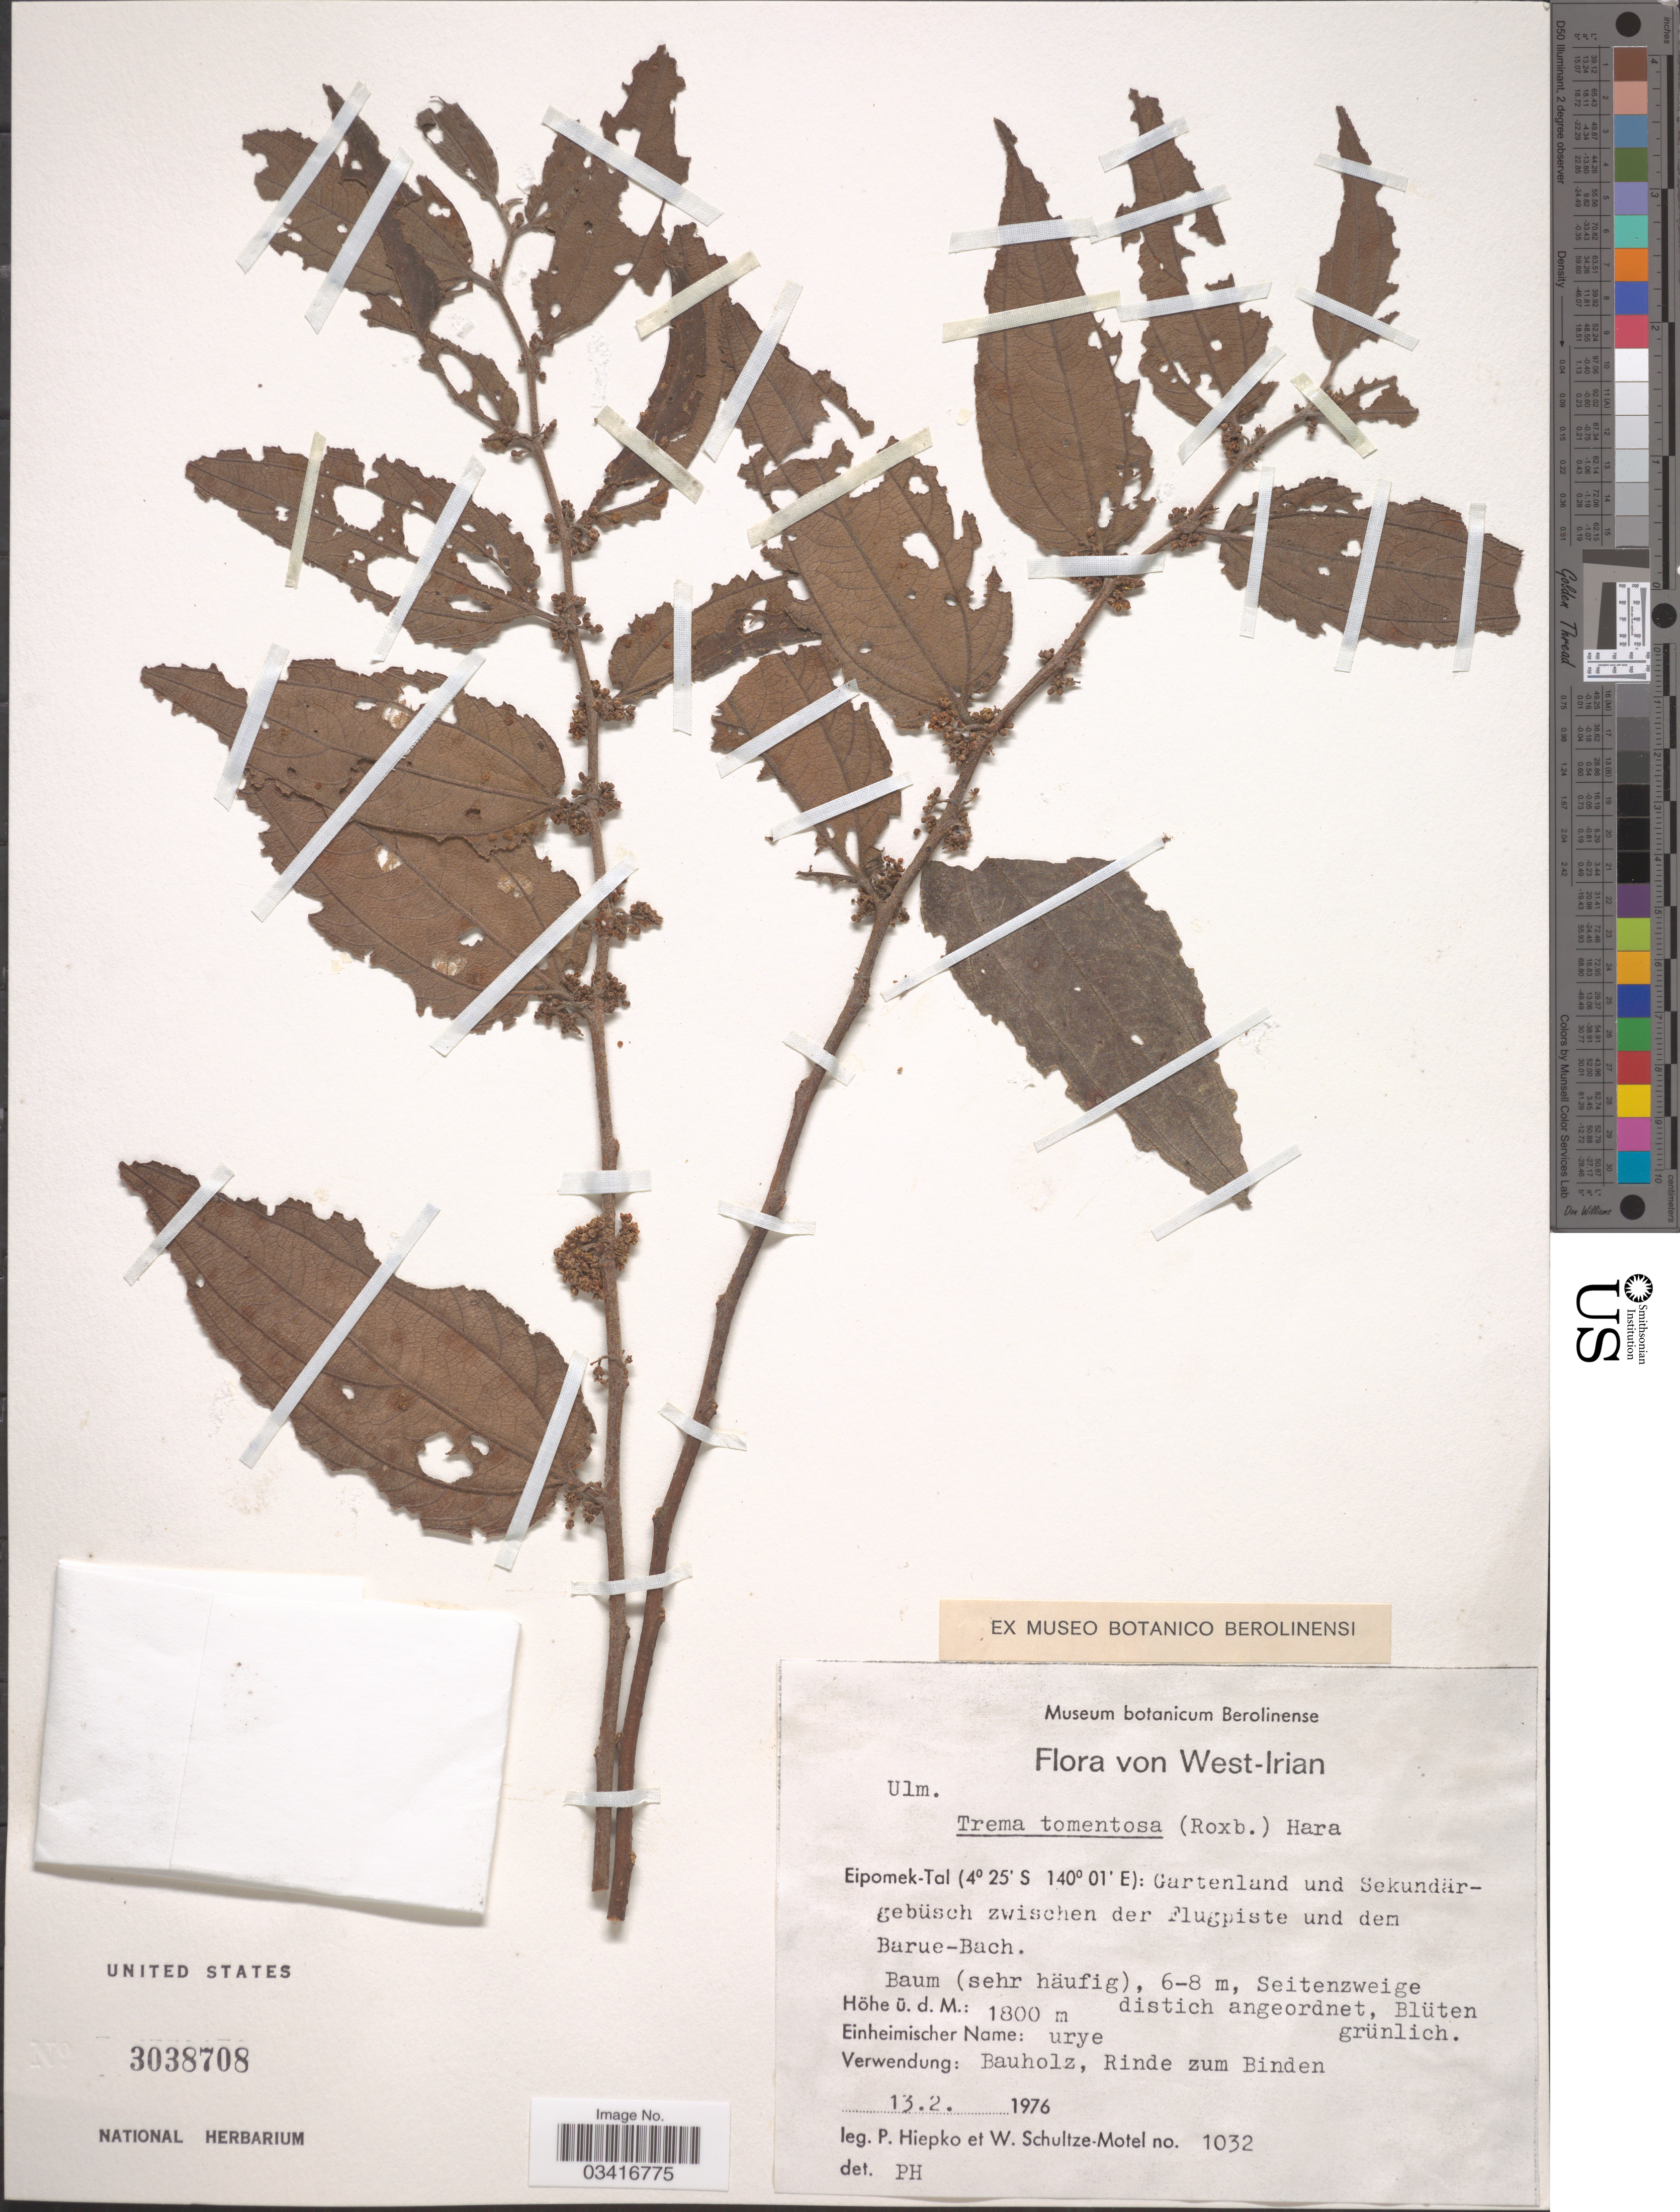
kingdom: Plantae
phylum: Tracheophyta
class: Magnoliopsida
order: Rosales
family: Cannabaceae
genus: Trema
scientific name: Trema tomentosum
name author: (Roxb.) Y. Hara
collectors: P. H. Hiepko & W. Schultze-Motel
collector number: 1032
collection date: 1976-02-13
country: Indonesia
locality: West-Iran. Eipomek-Tal: Gartenland und Sekundär- gebüsch zwischen der Flugpiste und dem Barue-Bach. Baum (sehr häufig), 6-8 m, Seitenzweige distich angeordnet, Blüten gündlich [unsure placement].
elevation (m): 1800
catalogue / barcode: US 3038708